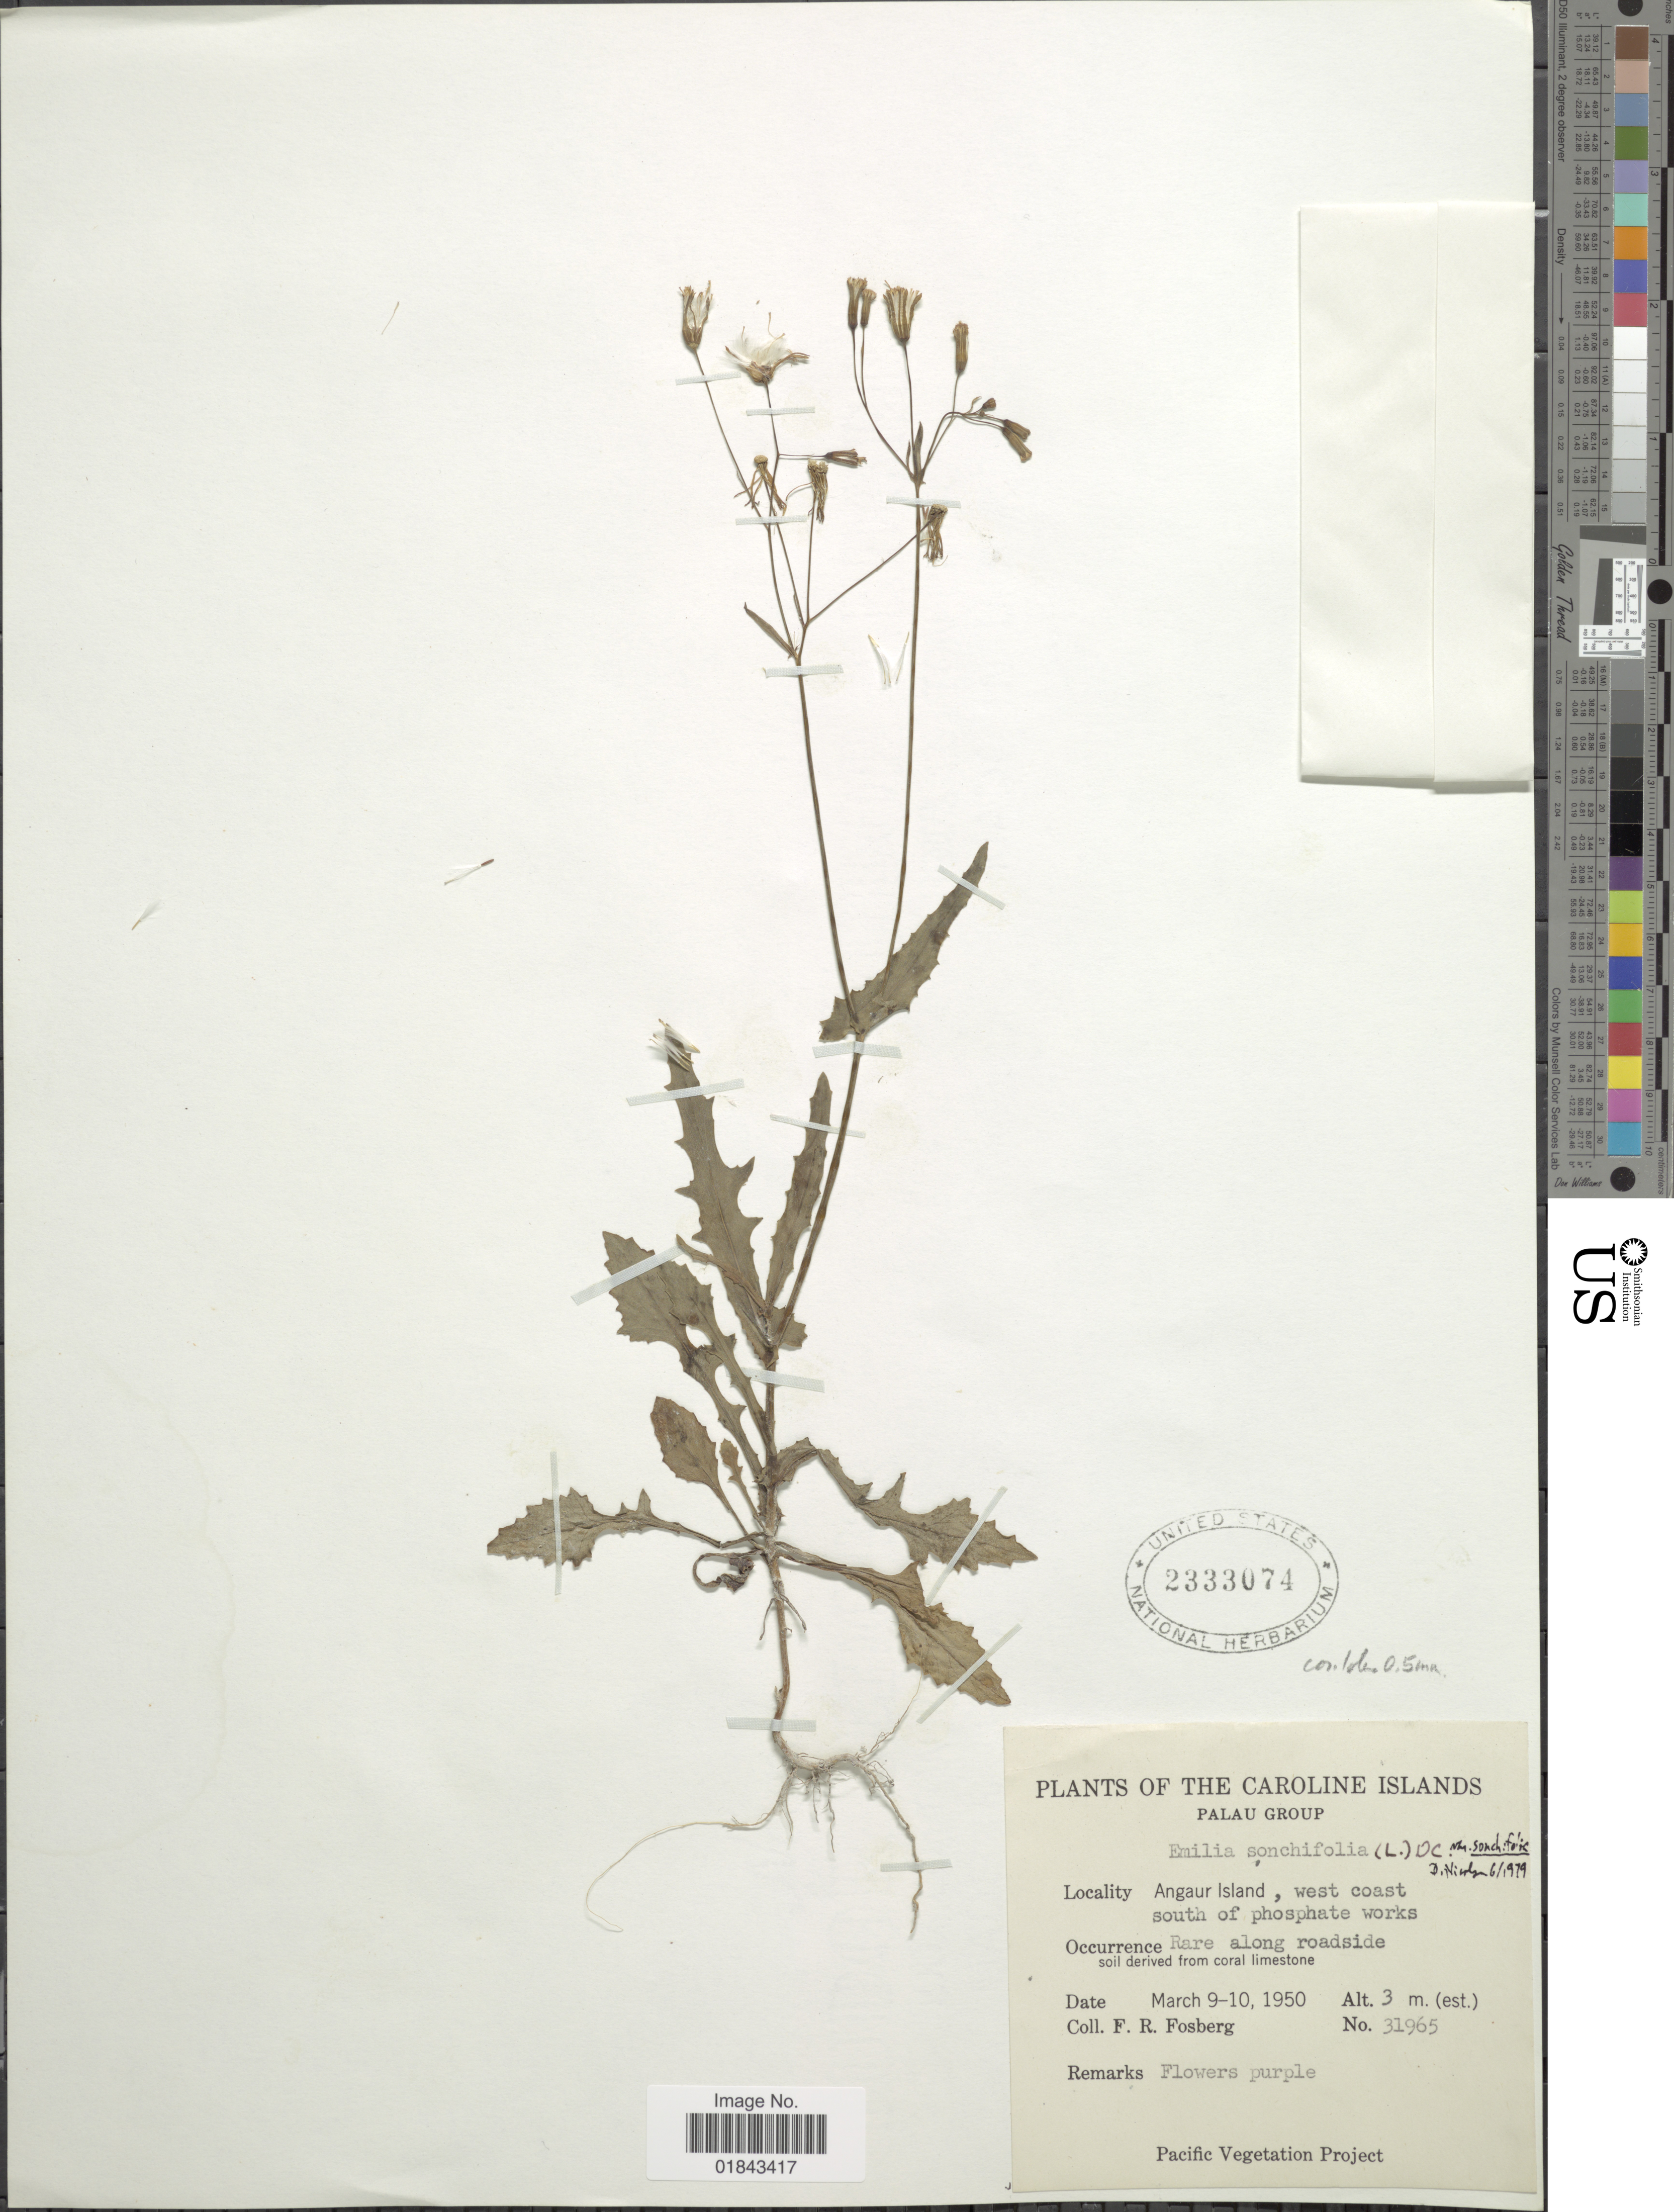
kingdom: Plantae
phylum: Tracheophyta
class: Magnoliopsida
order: Asterales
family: Asteraceae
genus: Emilia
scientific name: Emilia sonchifolia var. sonchifolia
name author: (L.) DC.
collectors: F. R. Fosberg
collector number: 31965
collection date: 1950-03-09/1950-03-10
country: Palau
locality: The Caroline Islands, Palau group, Angaur Island, west coast south of phosphate rocks, rare along roadside.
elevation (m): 3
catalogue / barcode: US 2333074